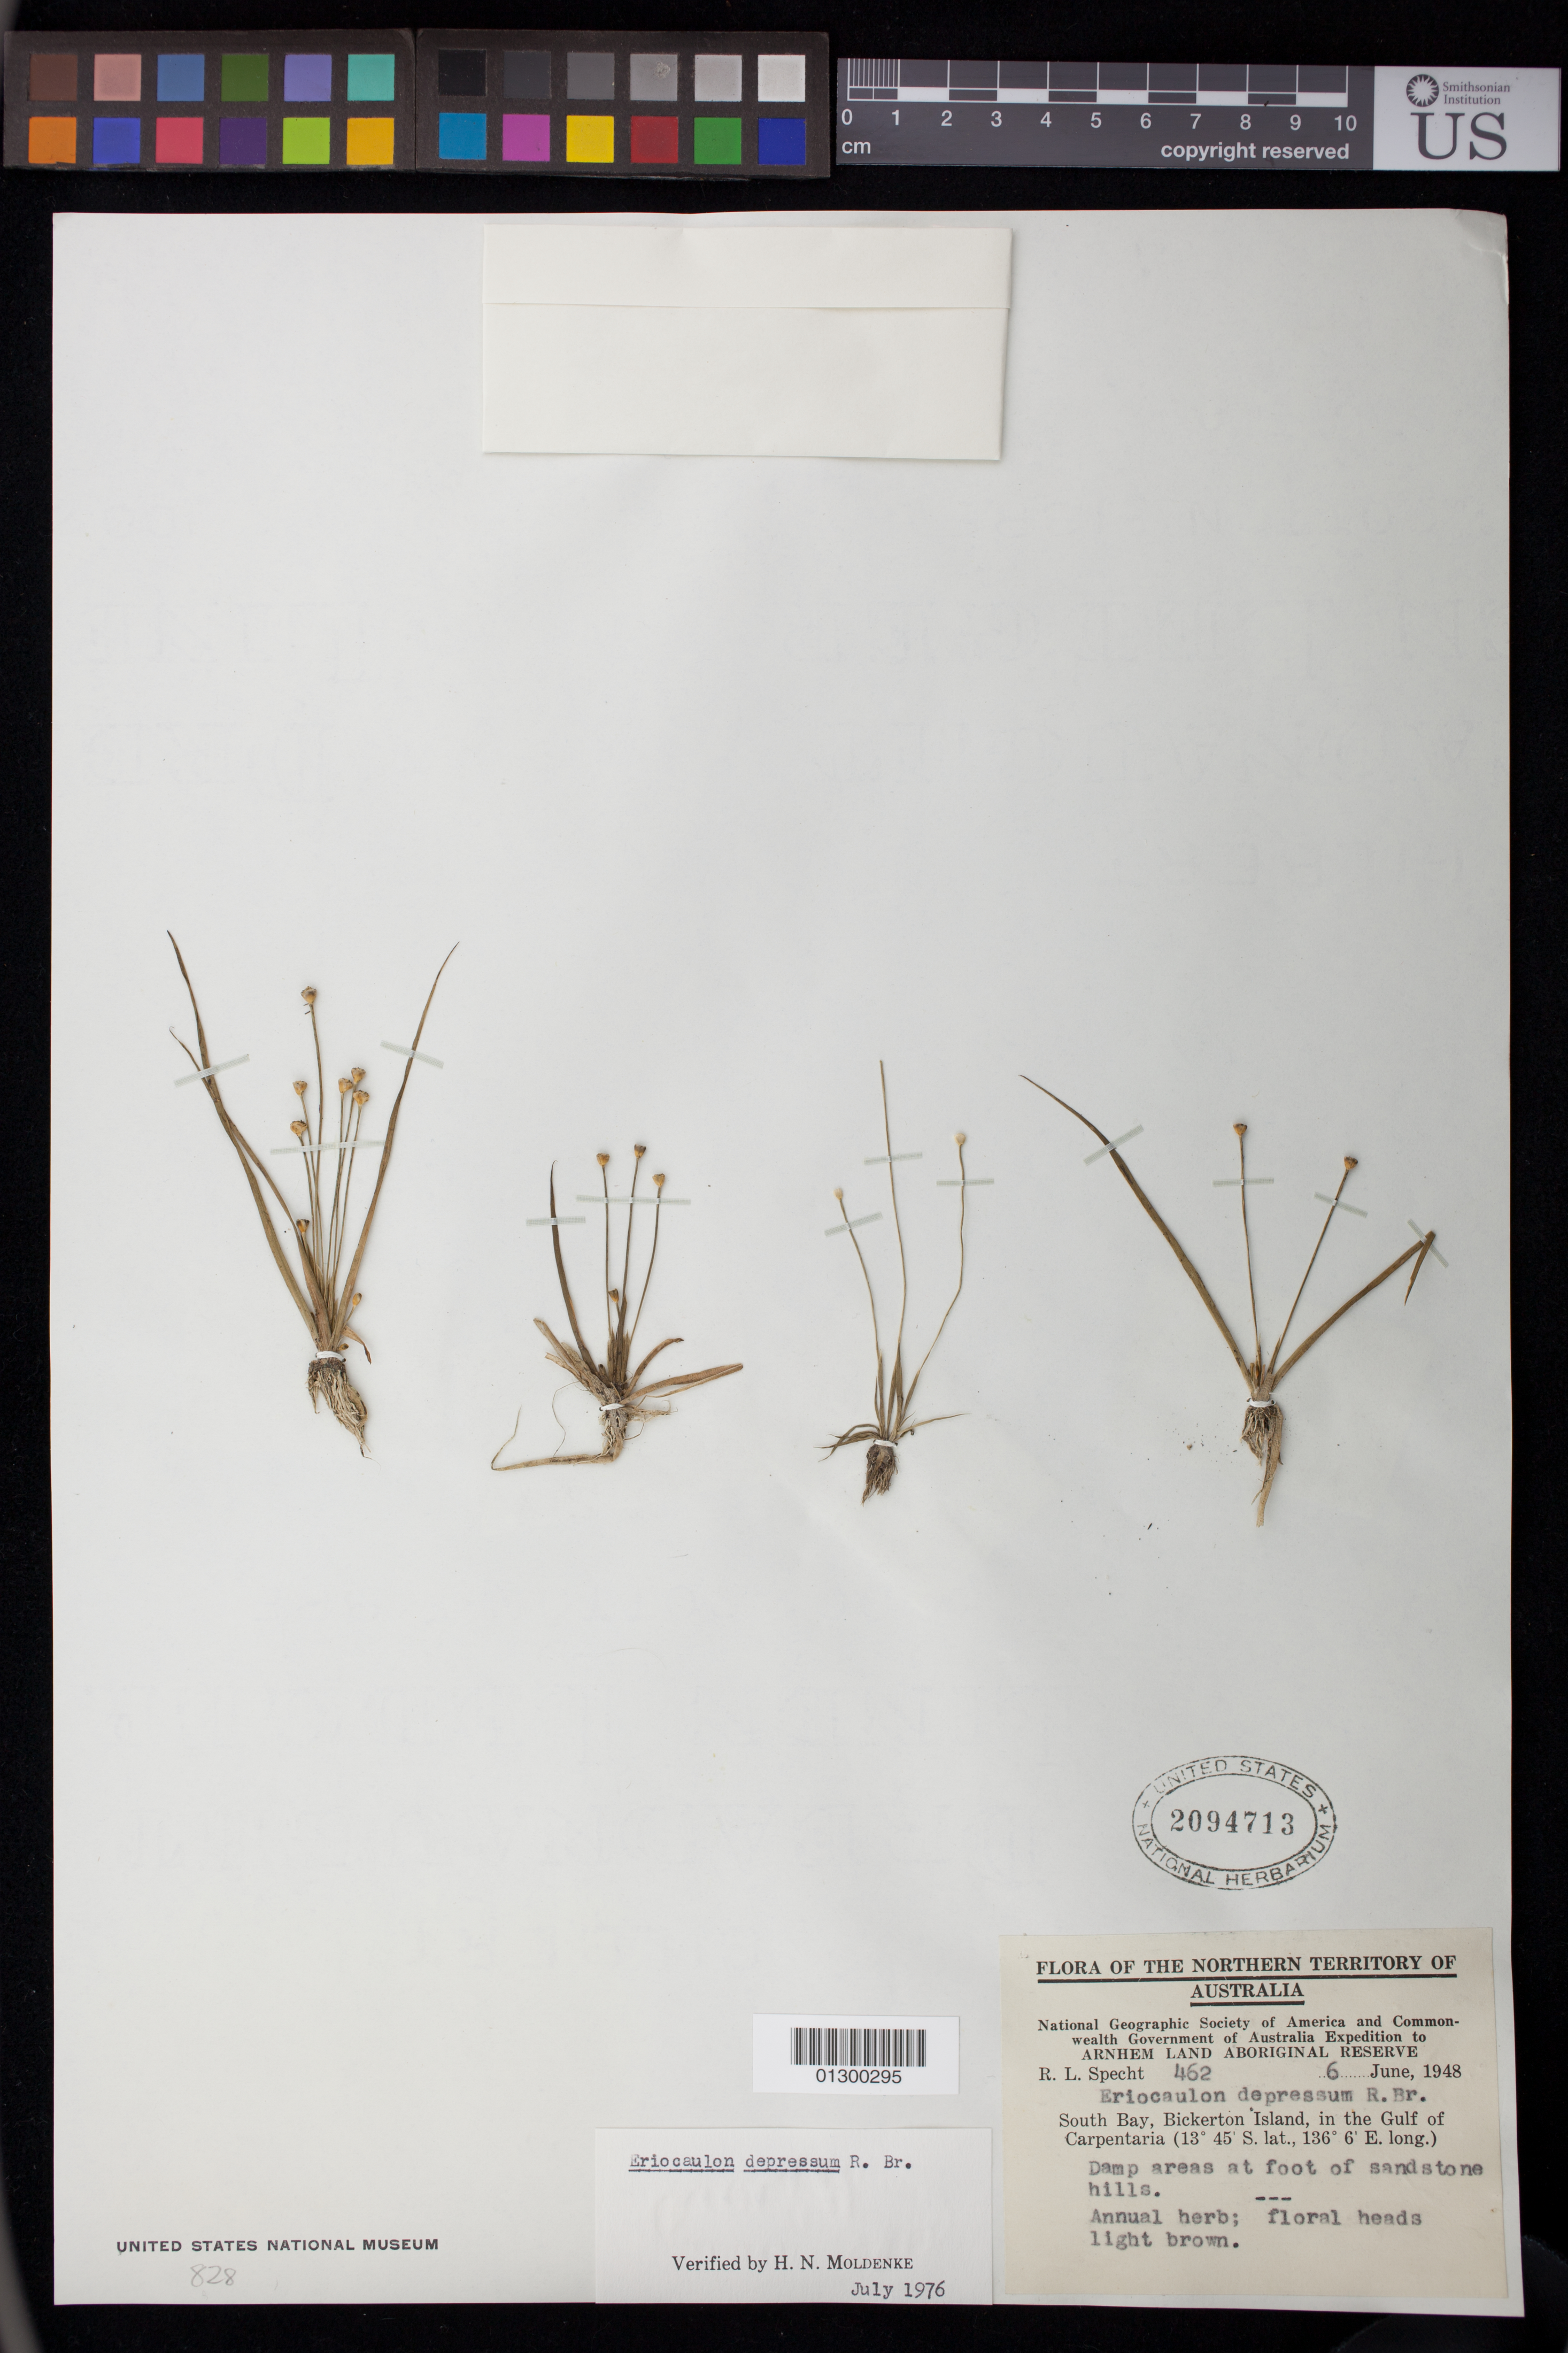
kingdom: Plantae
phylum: Tracheophyta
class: Liliopsida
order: Poales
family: Eriocaulaceae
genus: Eriocaulon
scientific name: Eriocaulon depressum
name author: R. Br. ex Sm.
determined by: Moldenke, H. N.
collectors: R. L. Specht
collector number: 462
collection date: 1948-06-06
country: Australia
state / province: Northern Territory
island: Bickerton Island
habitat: Damp areas at foot of sandstone hills.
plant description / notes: Annual herb; floral heads light brown.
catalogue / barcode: US 2094713